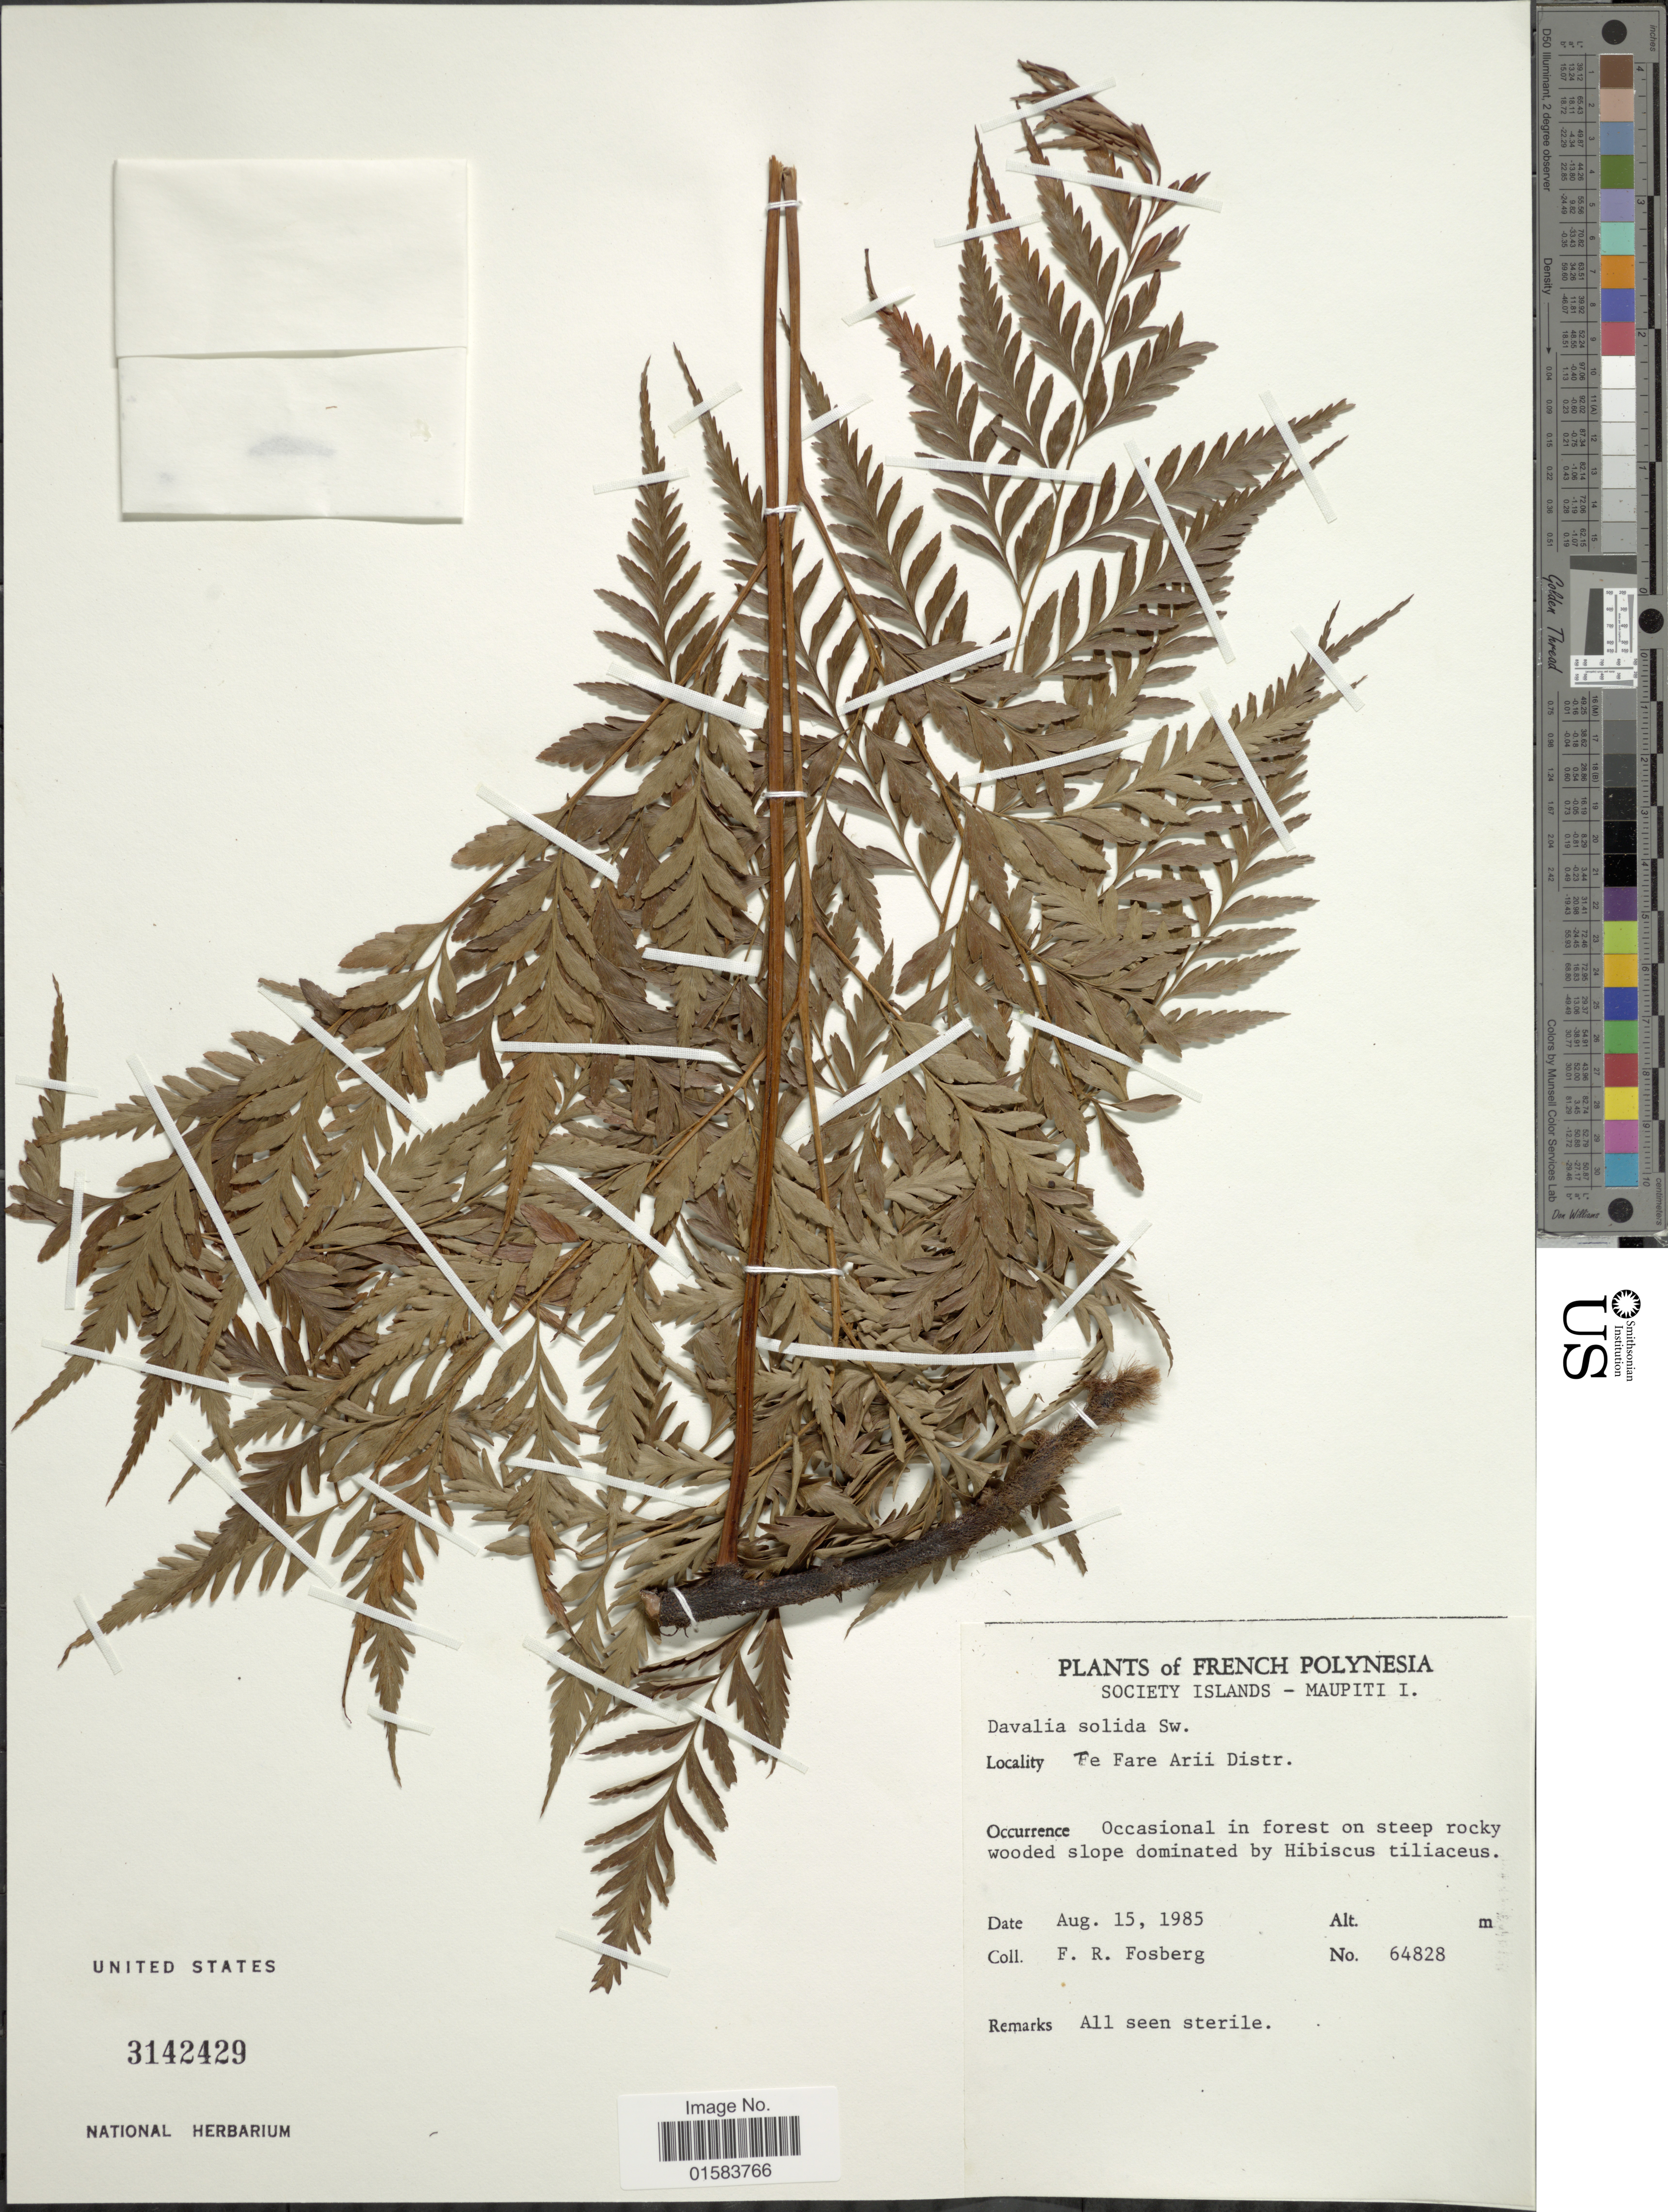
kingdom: Plantae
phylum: Tracheophyta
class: Polypodiopsida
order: Polypodiales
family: Davalliaceae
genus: Davallia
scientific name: Davallia solida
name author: (G. Forst.) Sw.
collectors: F. R. Fosberg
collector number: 64828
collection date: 1985-08-15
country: French Polynesia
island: Maupiti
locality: Society Isl-Maupiti I., Fe Fare Arii Dist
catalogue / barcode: US 3142429